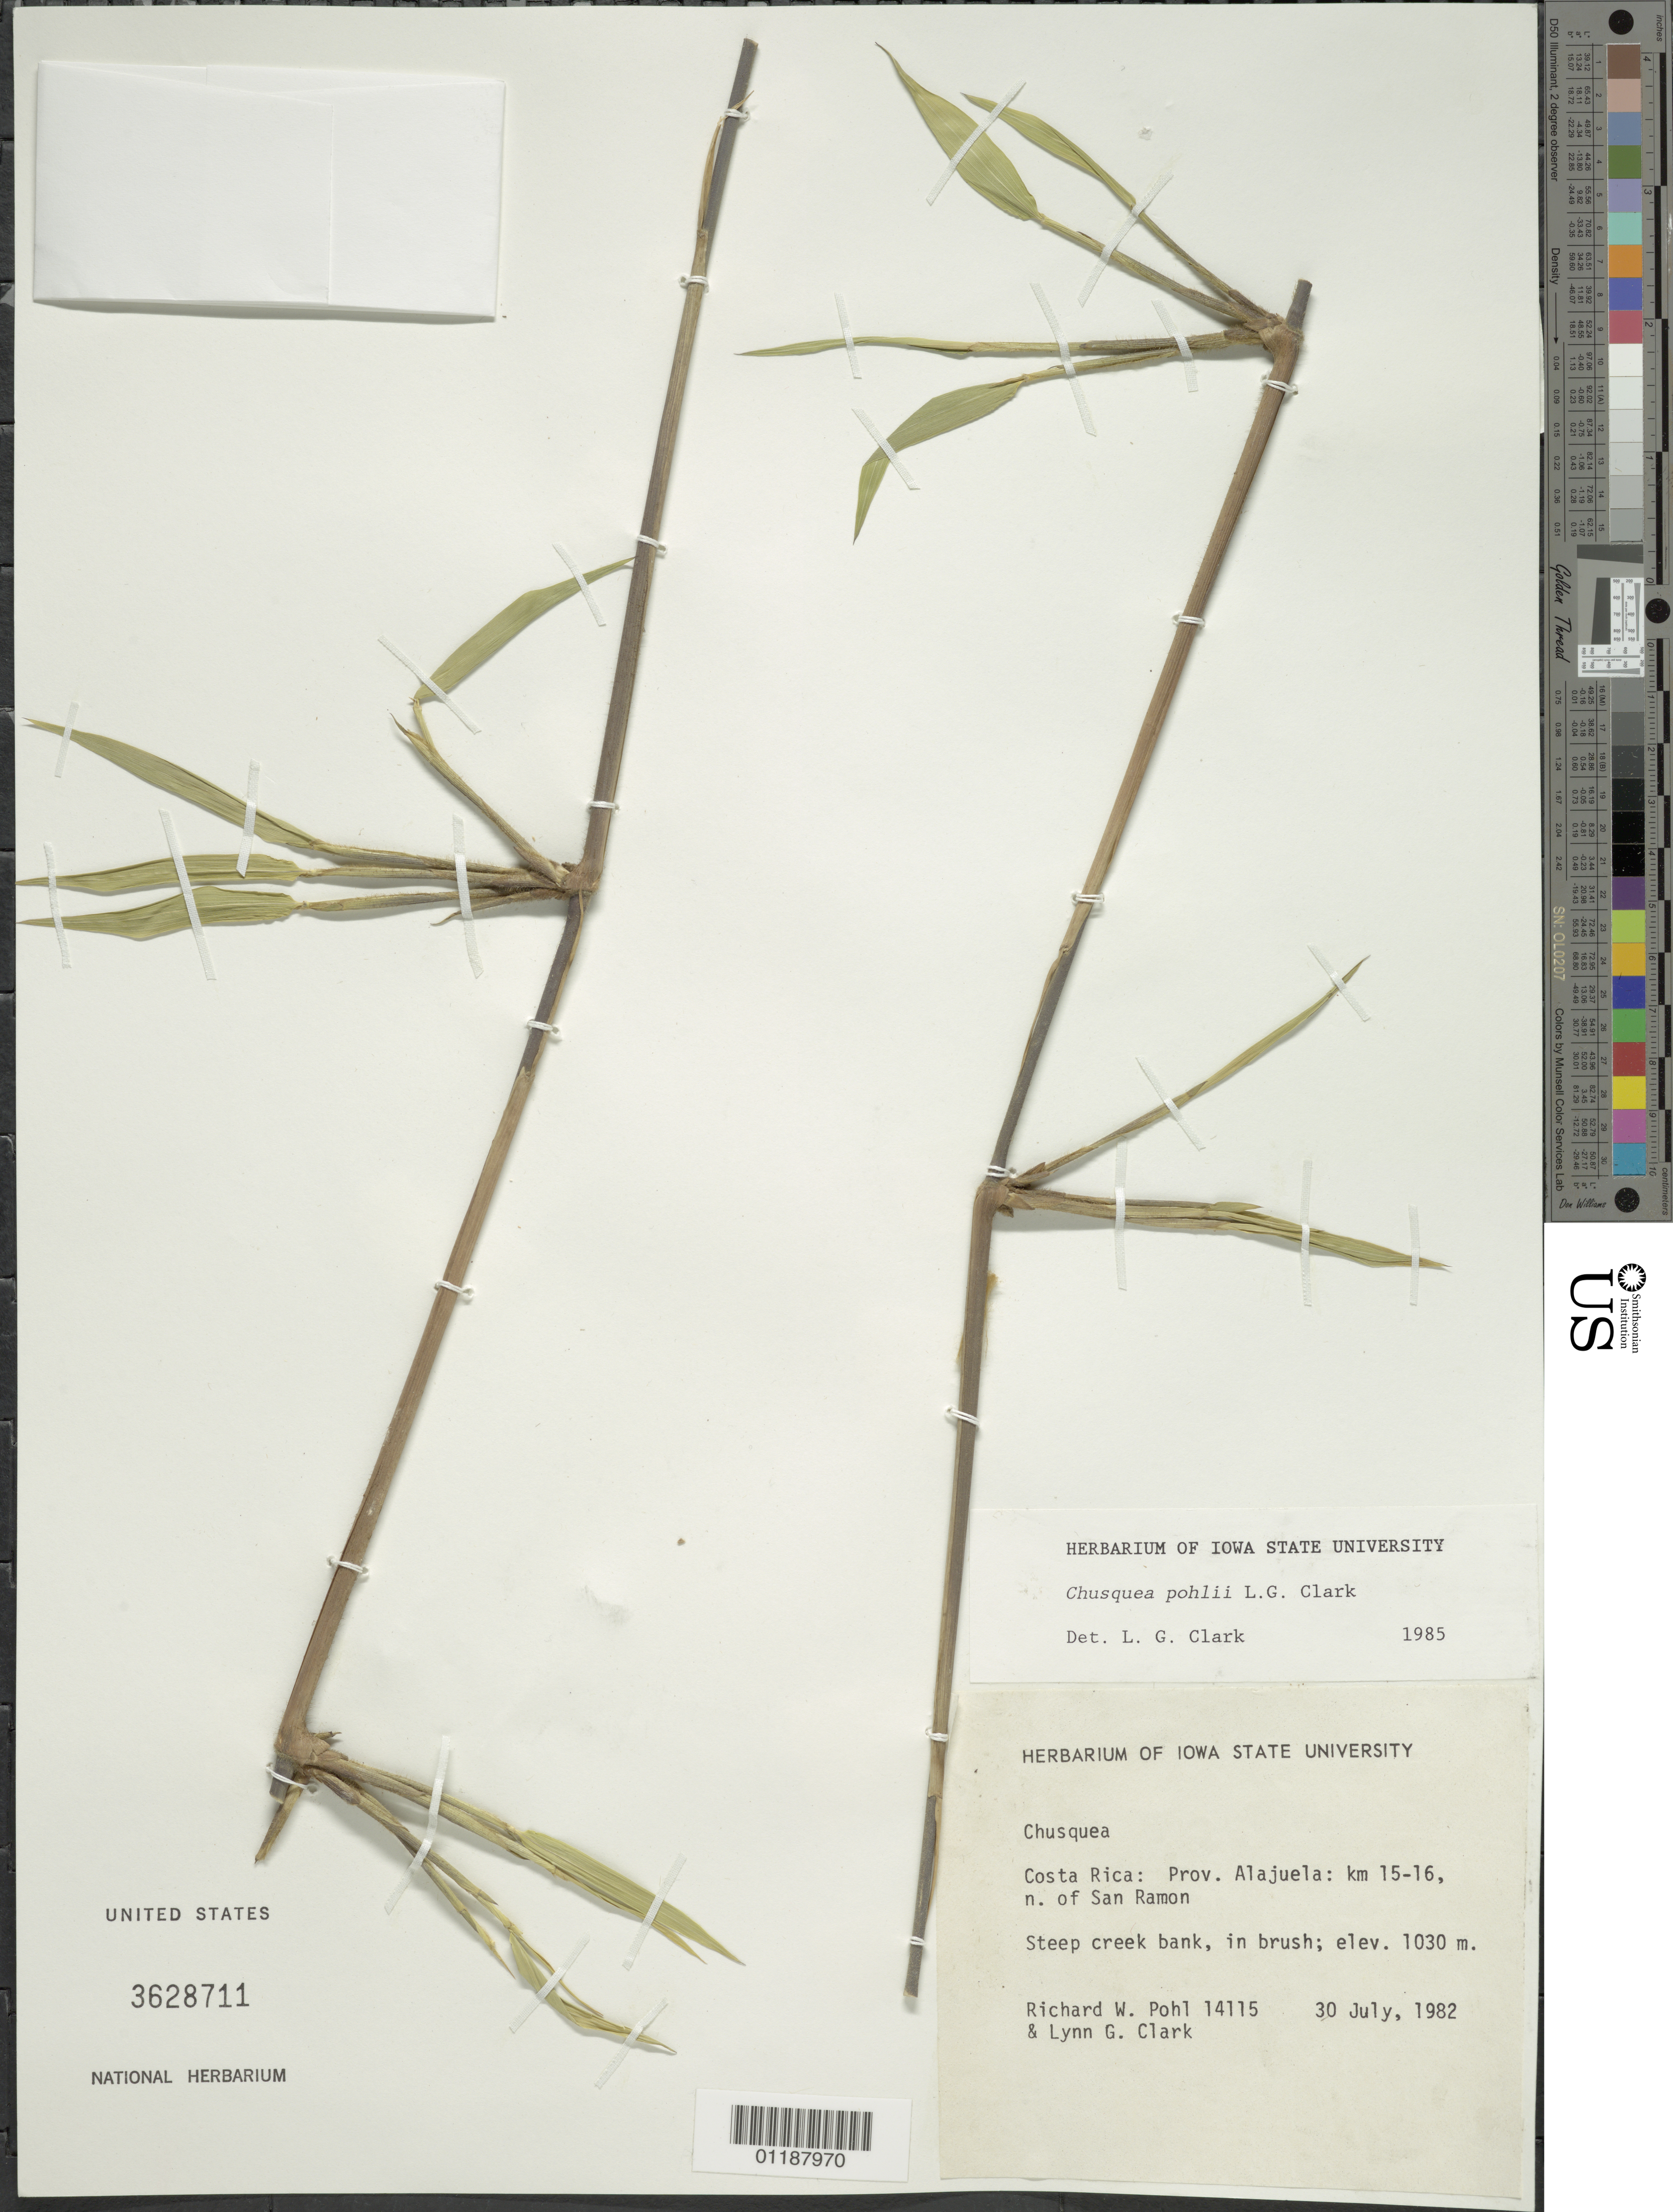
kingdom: Plantae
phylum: Tracheophyta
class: Liliopsida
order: Poales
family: Poaceae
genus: Chusquea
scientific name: Chusquea pohlii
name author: L.G. Clark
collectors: R. W. Pohl & L. G. Clark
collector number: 14115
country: Costa Rica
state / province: Alajuela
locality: N of San Ramon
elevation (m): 1030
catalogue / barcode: US 3628711